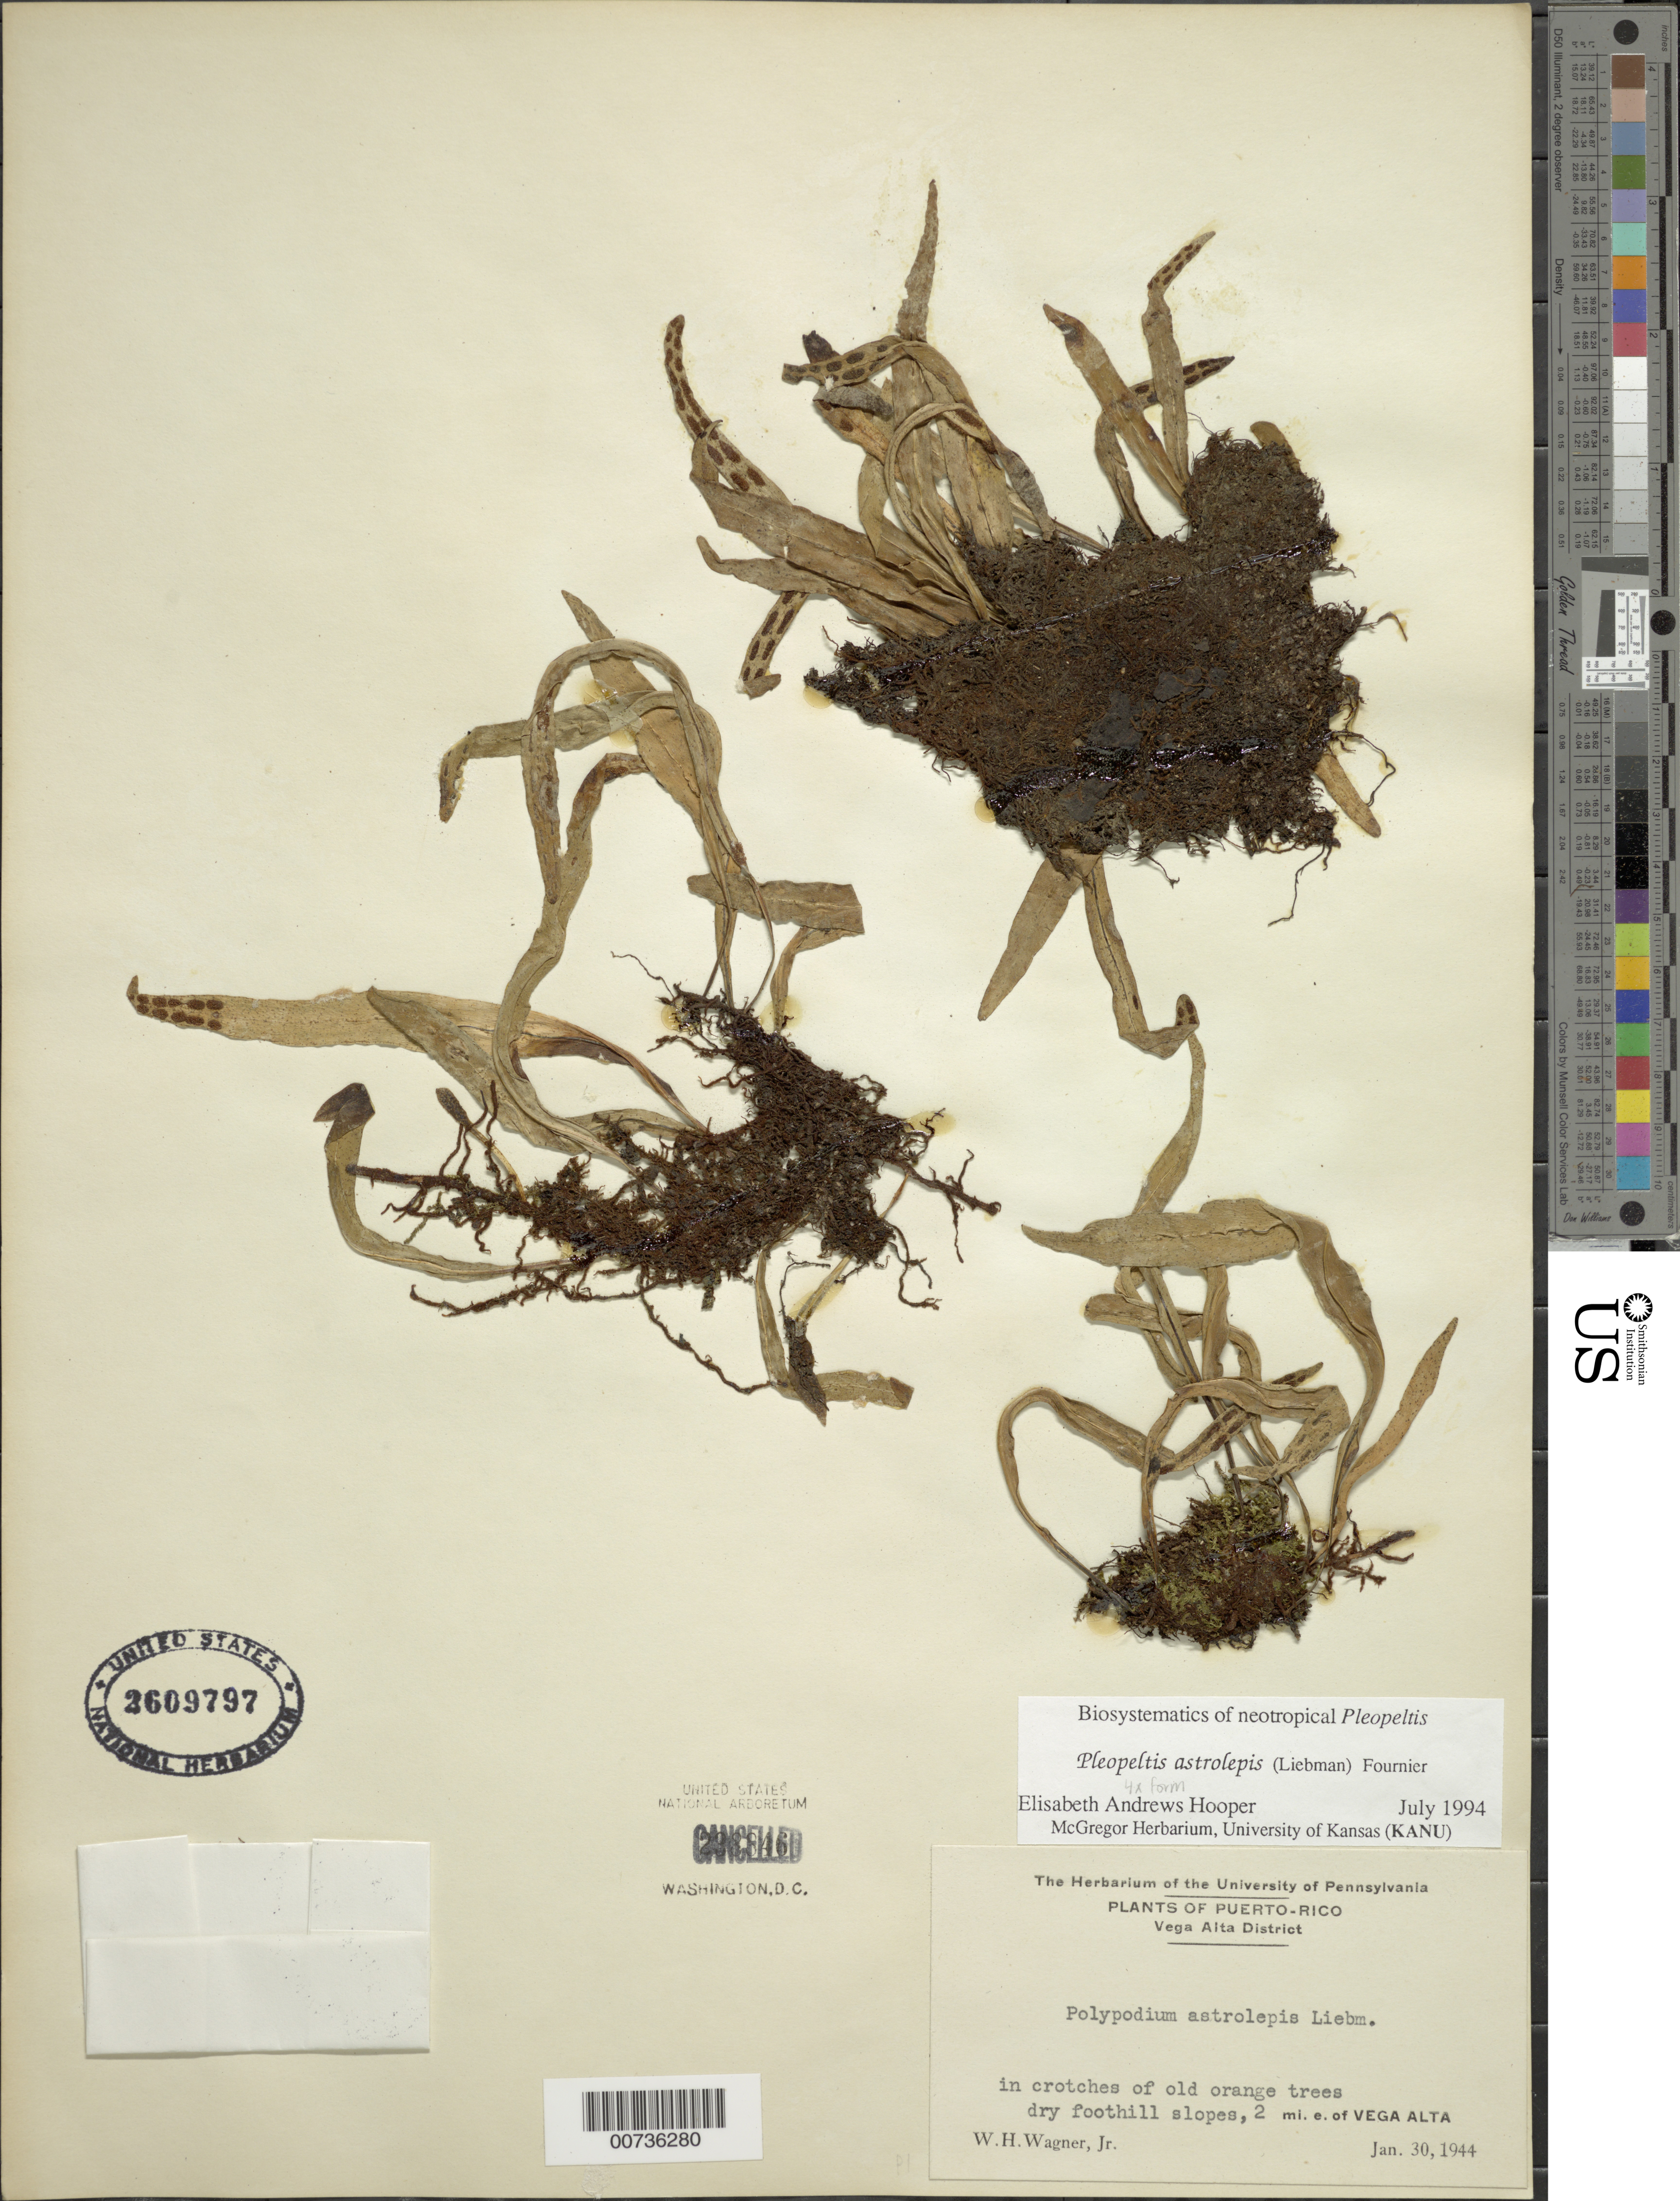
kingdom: Plantae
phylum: Tracheophyta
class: Polypodiopsida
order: Polypodiales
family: Polypodiaceae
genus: Pleopeltis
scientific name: Pleopeltis astrolepis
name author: (Liebm.) E. Fourn.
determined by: Hooper, E. A.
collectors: W. H. Wagner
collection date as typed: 30 Jan 1944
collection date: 1944-01-30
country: Puerto Rico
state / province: Vega Alta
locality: Vega Alta District, 2 miles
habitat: In crotches of old orange trees dry foothill slopes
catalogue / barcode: US 2609797